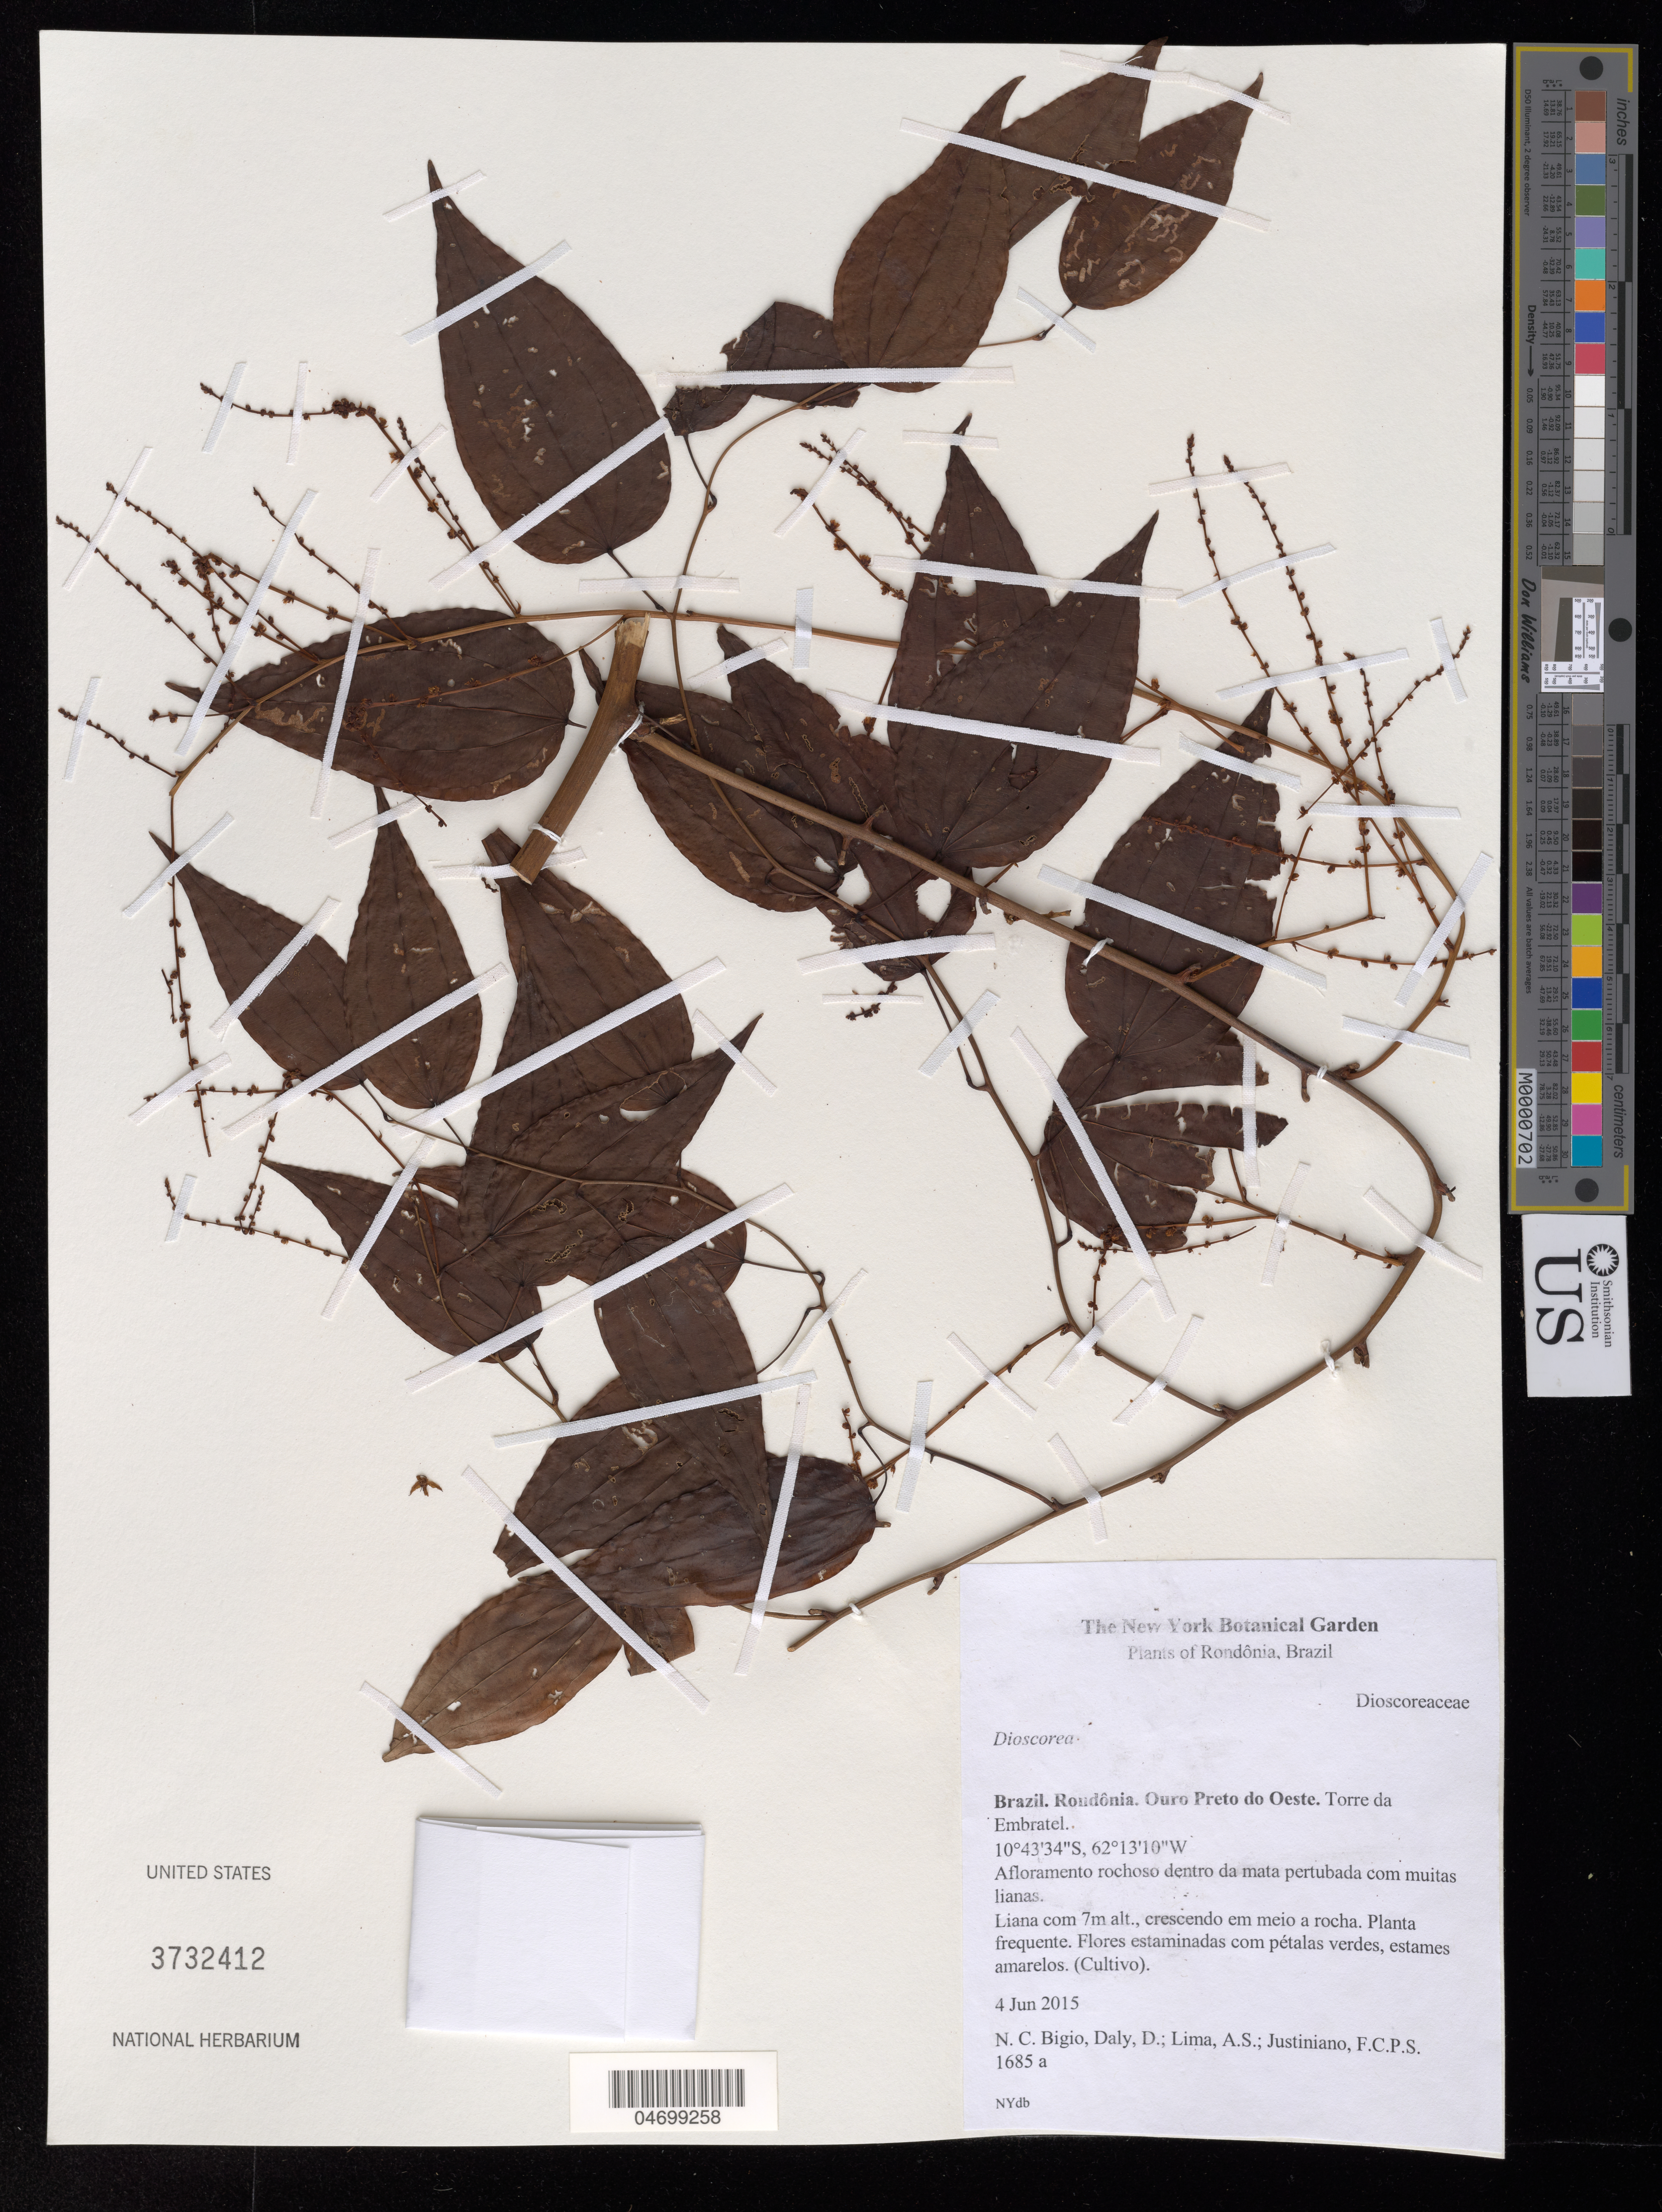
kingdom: Plantae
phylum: Tracheophyta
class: Liliopsida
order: Dioscoreales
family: Dioscoreaceae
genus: Dioscorea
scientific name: Dioscorea sp.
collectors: N. C. Bigio, D. Daly, A. Lima & F. Justiniano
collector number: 1685a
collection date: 2015-06-04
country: Brazil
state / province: Rondônia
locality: Ouro Preto do Oeste. Torre da Embratel.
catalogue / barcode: US 3732412